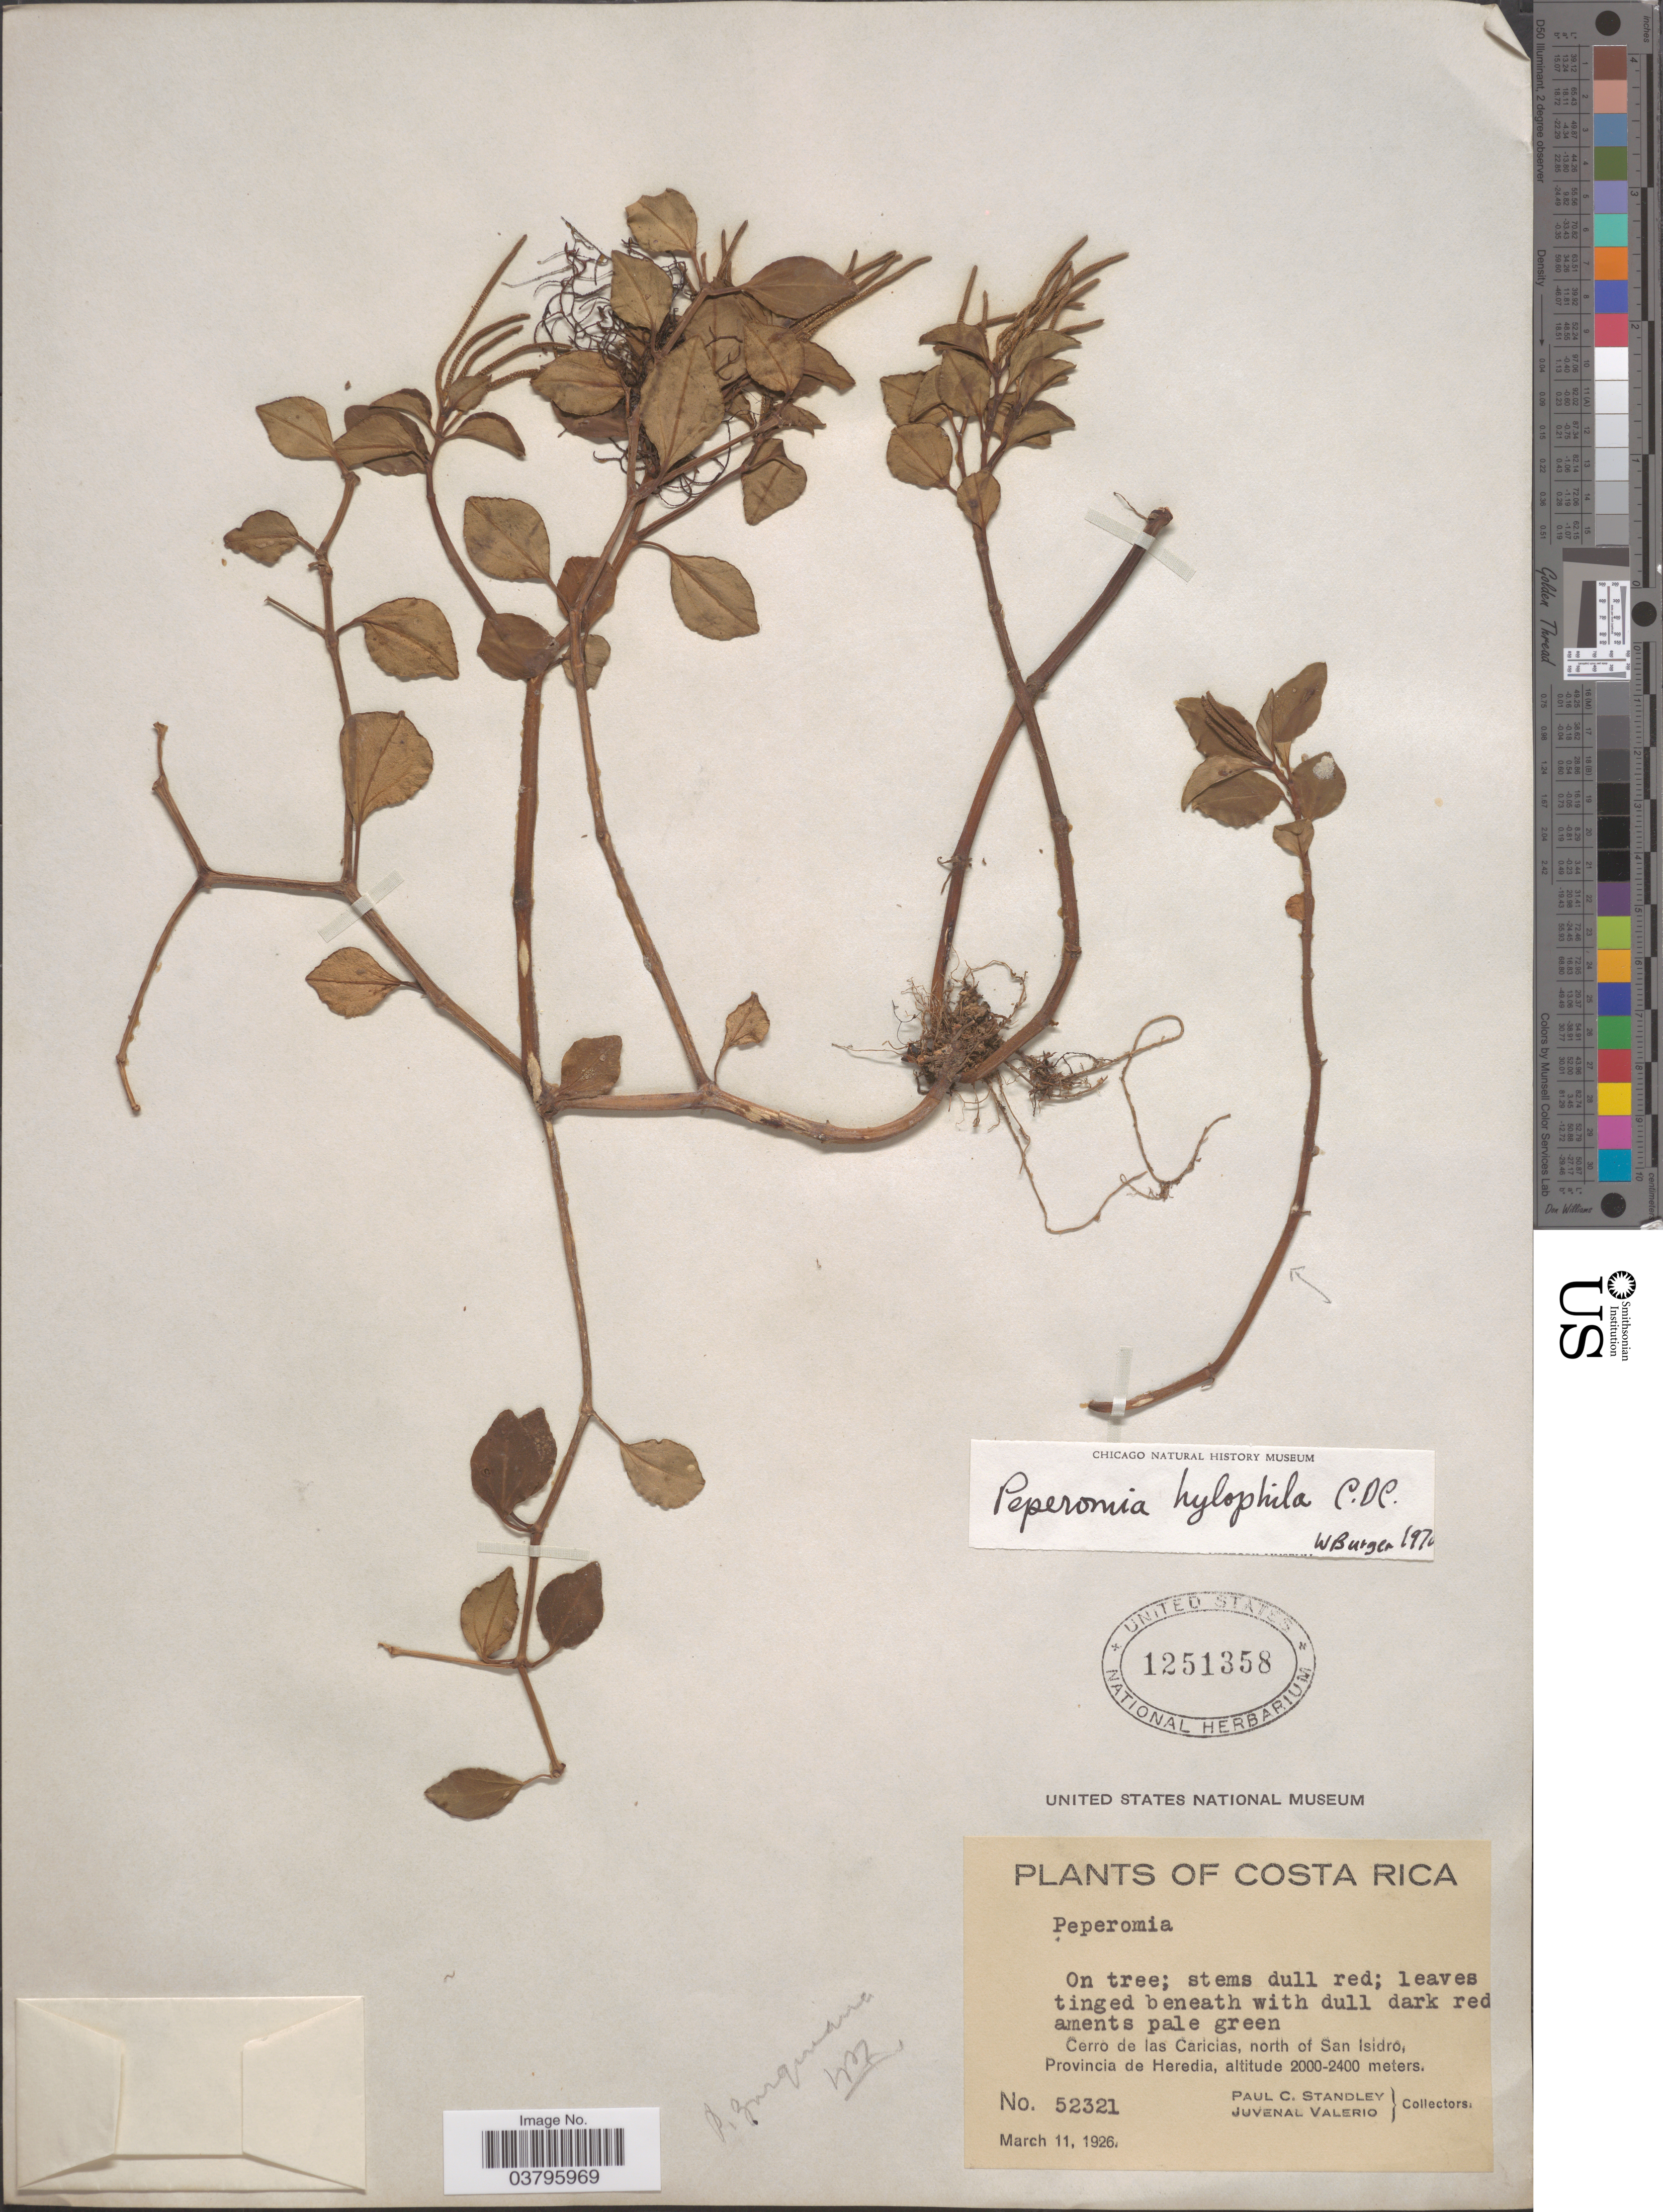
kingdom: Plantae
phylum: Tracheophyta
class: Magnoliopsida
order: Piperales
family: Piperaceae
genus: Peperomia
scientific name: Peperomia hylophila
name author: C. DC. in Pittier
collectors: P. C. Standley & J. Valerio R.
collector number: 52321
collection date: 1926-03-11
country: Costa Rica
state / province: Heredia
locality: Cerro de las Caricias, north of San Isidro.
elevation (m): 2000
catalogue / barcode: US 1251358